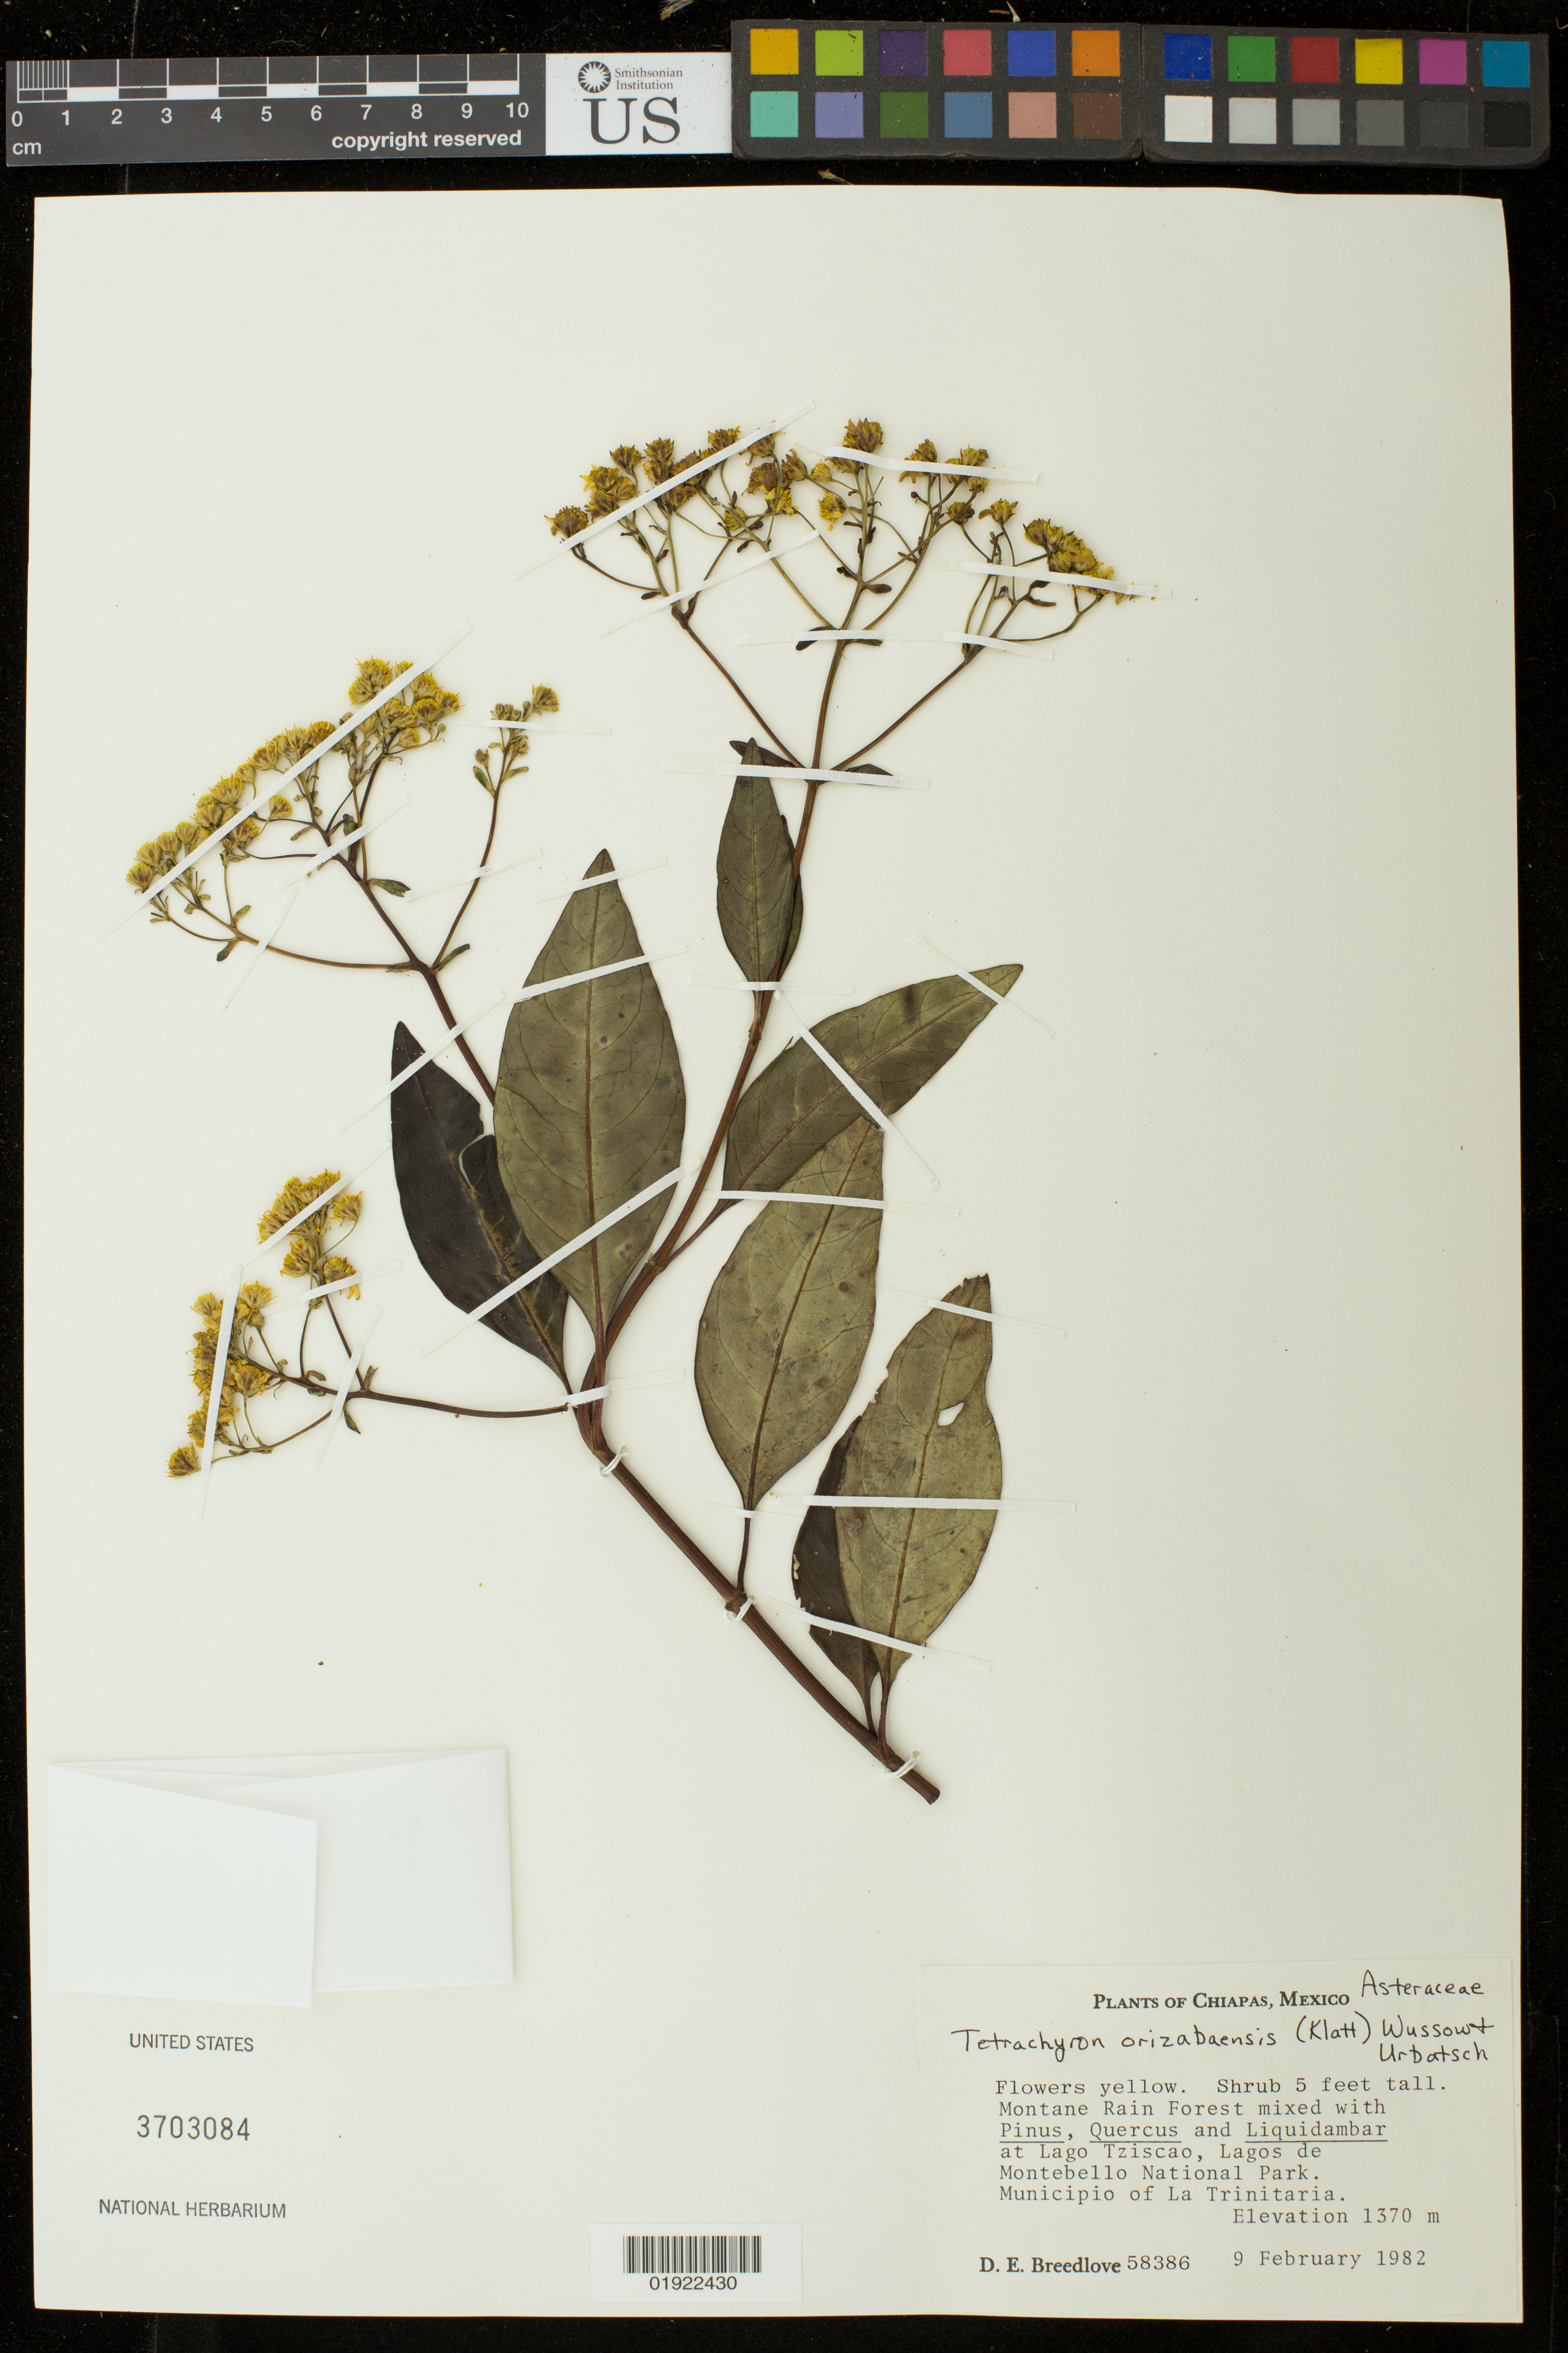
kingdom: Plantae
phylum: Tracheophyta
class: Magnoliopsida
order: Asterales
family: Asteraceae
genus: Tetrachyron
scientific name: Tetrachyron orizabense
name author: (Klatt) Wussow &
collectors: D. E. Breedlove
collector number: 58386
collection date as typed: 9 February 1982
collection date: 1982-02-09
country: Mexico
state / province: Chiapas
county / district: La Trinitaria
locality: at Lago Tziscao, Lagos de Montebello National Park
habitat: montane rain forest mixed with Pinus, Quercus and Liquidambar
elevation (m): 1370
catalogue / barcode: US 3703084